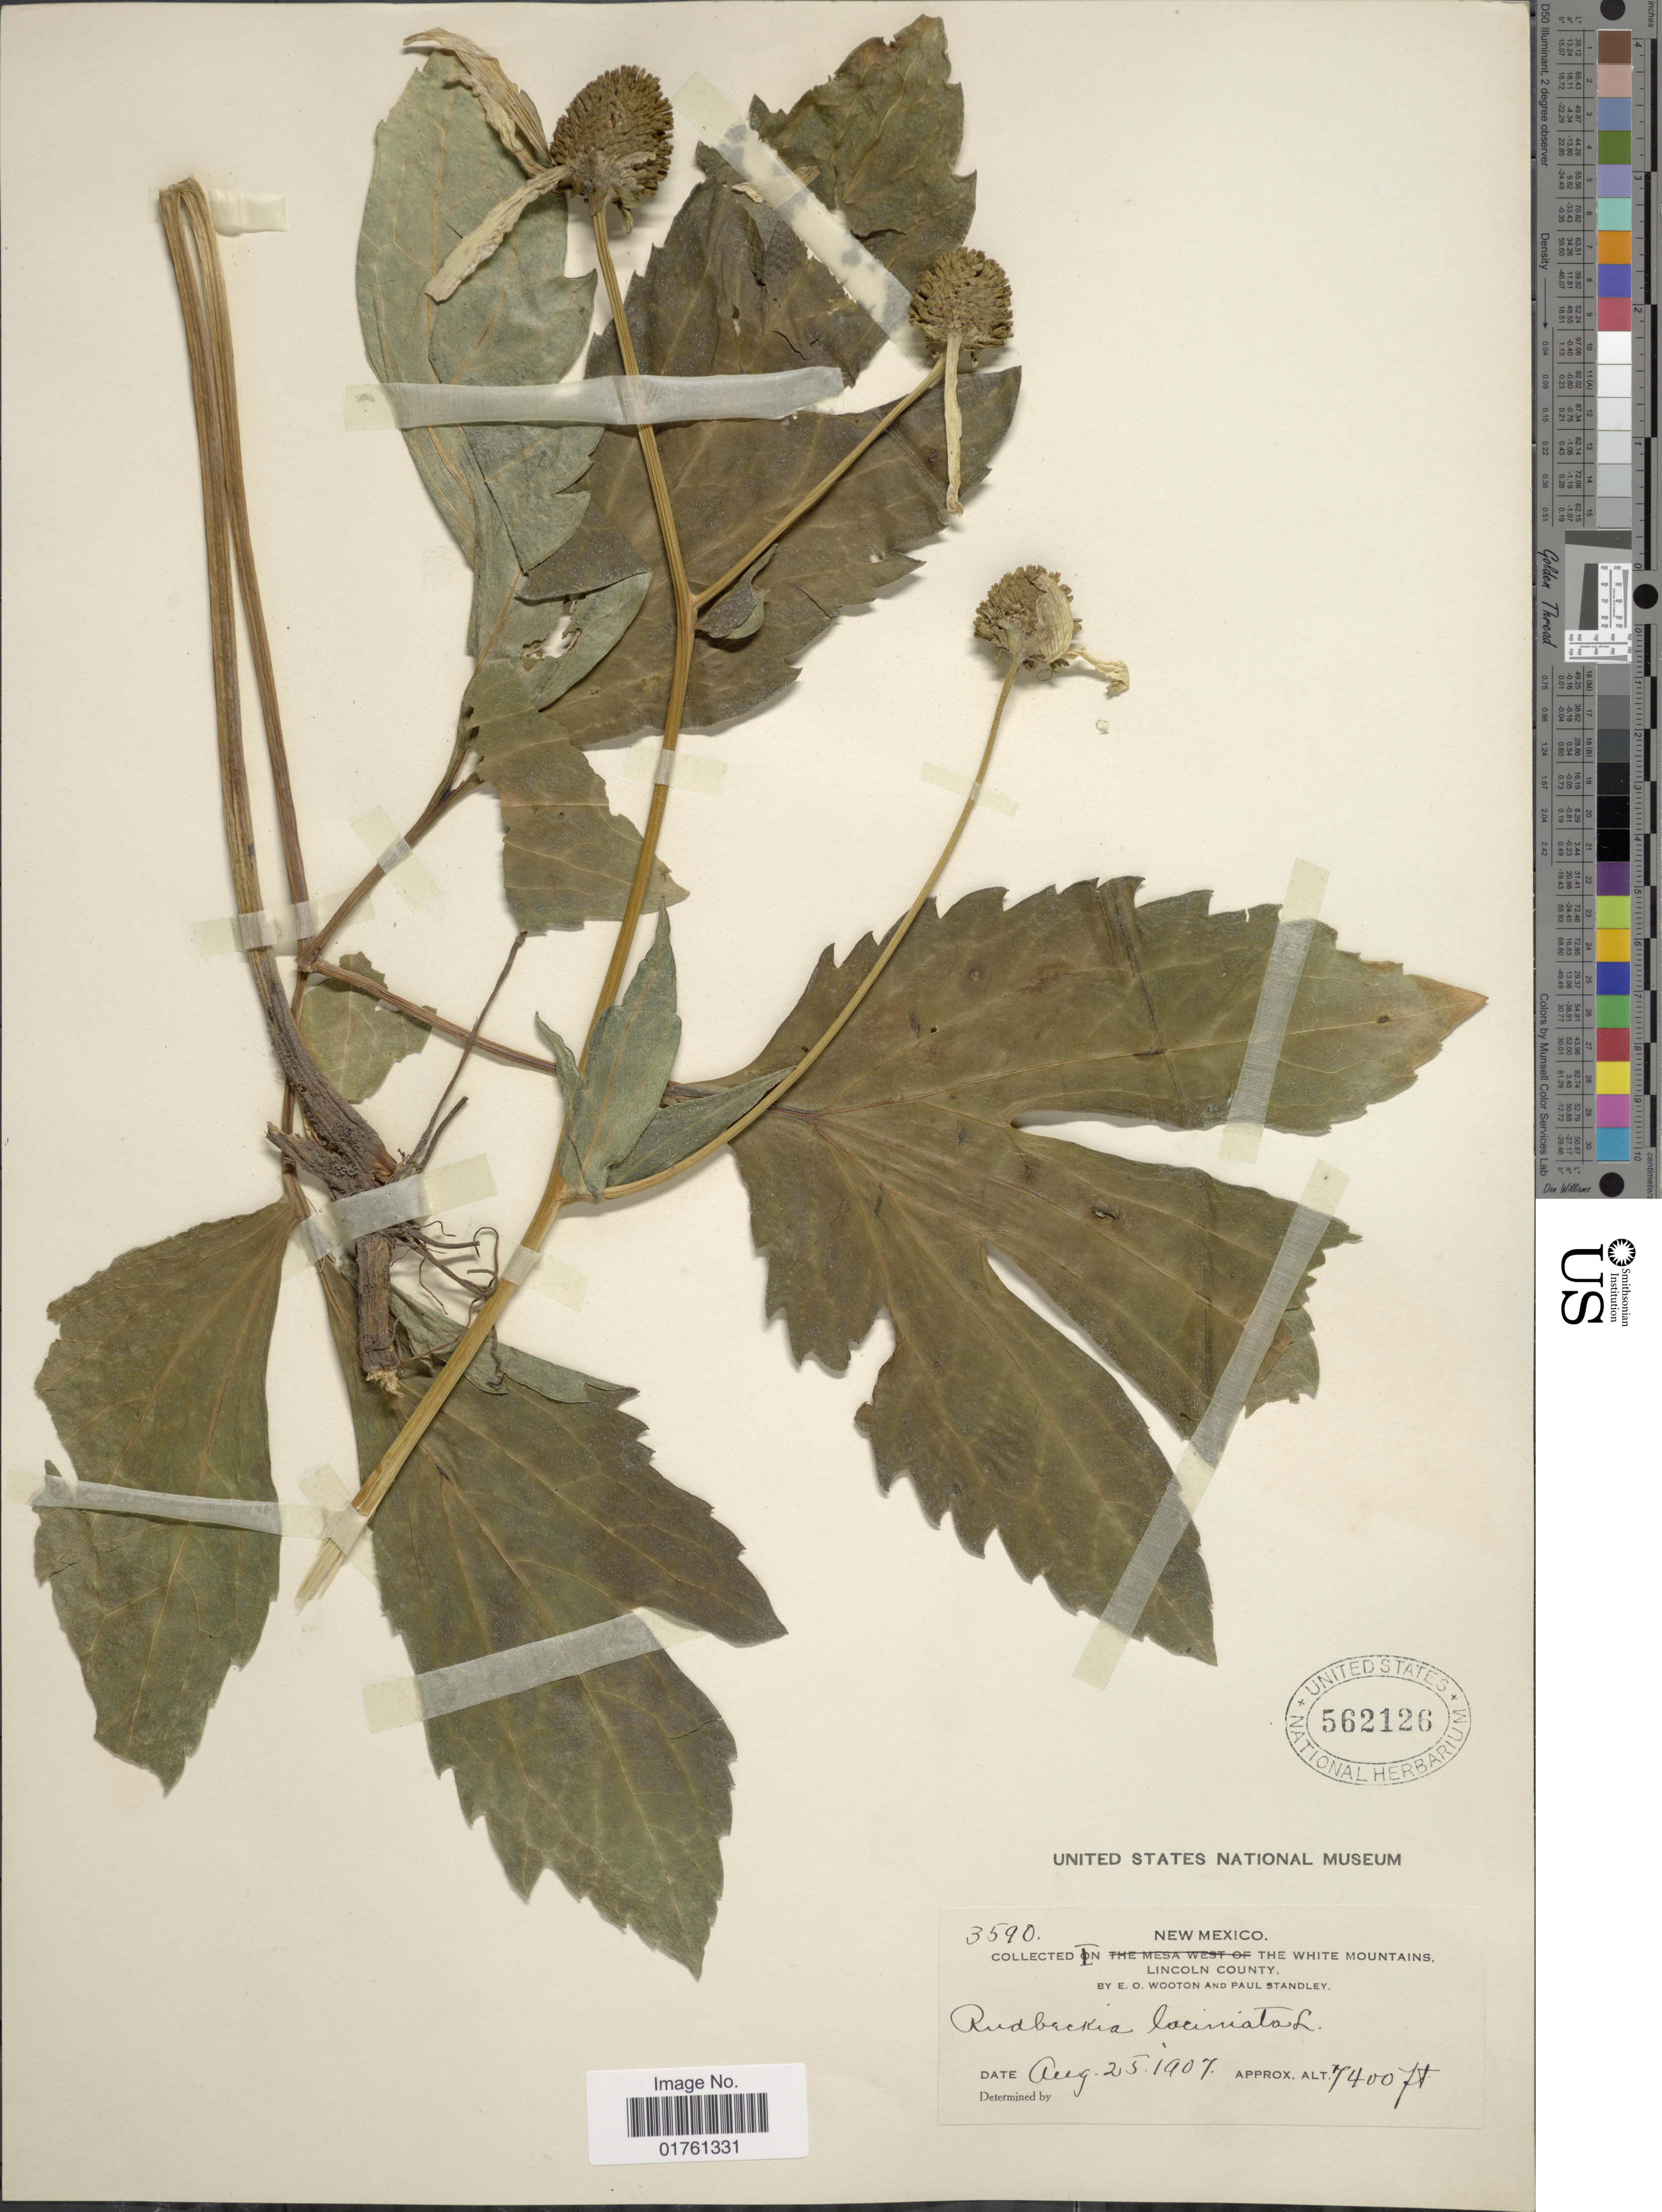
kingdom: Plantae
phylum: Tracheophyta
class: Magnoliopsida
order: Asterales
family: Asteraceae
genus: Rudbeckia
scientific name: Rudbeckia laciniata var. ampla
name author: (A. Nelson) Cronq.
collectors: E. O. Wooton & P. C. Standley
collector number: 3590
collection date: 1907-08-25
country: United States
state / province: New Mexico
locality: In the White Mountains, Lincoln County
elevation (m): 2256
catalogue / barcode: US 562126